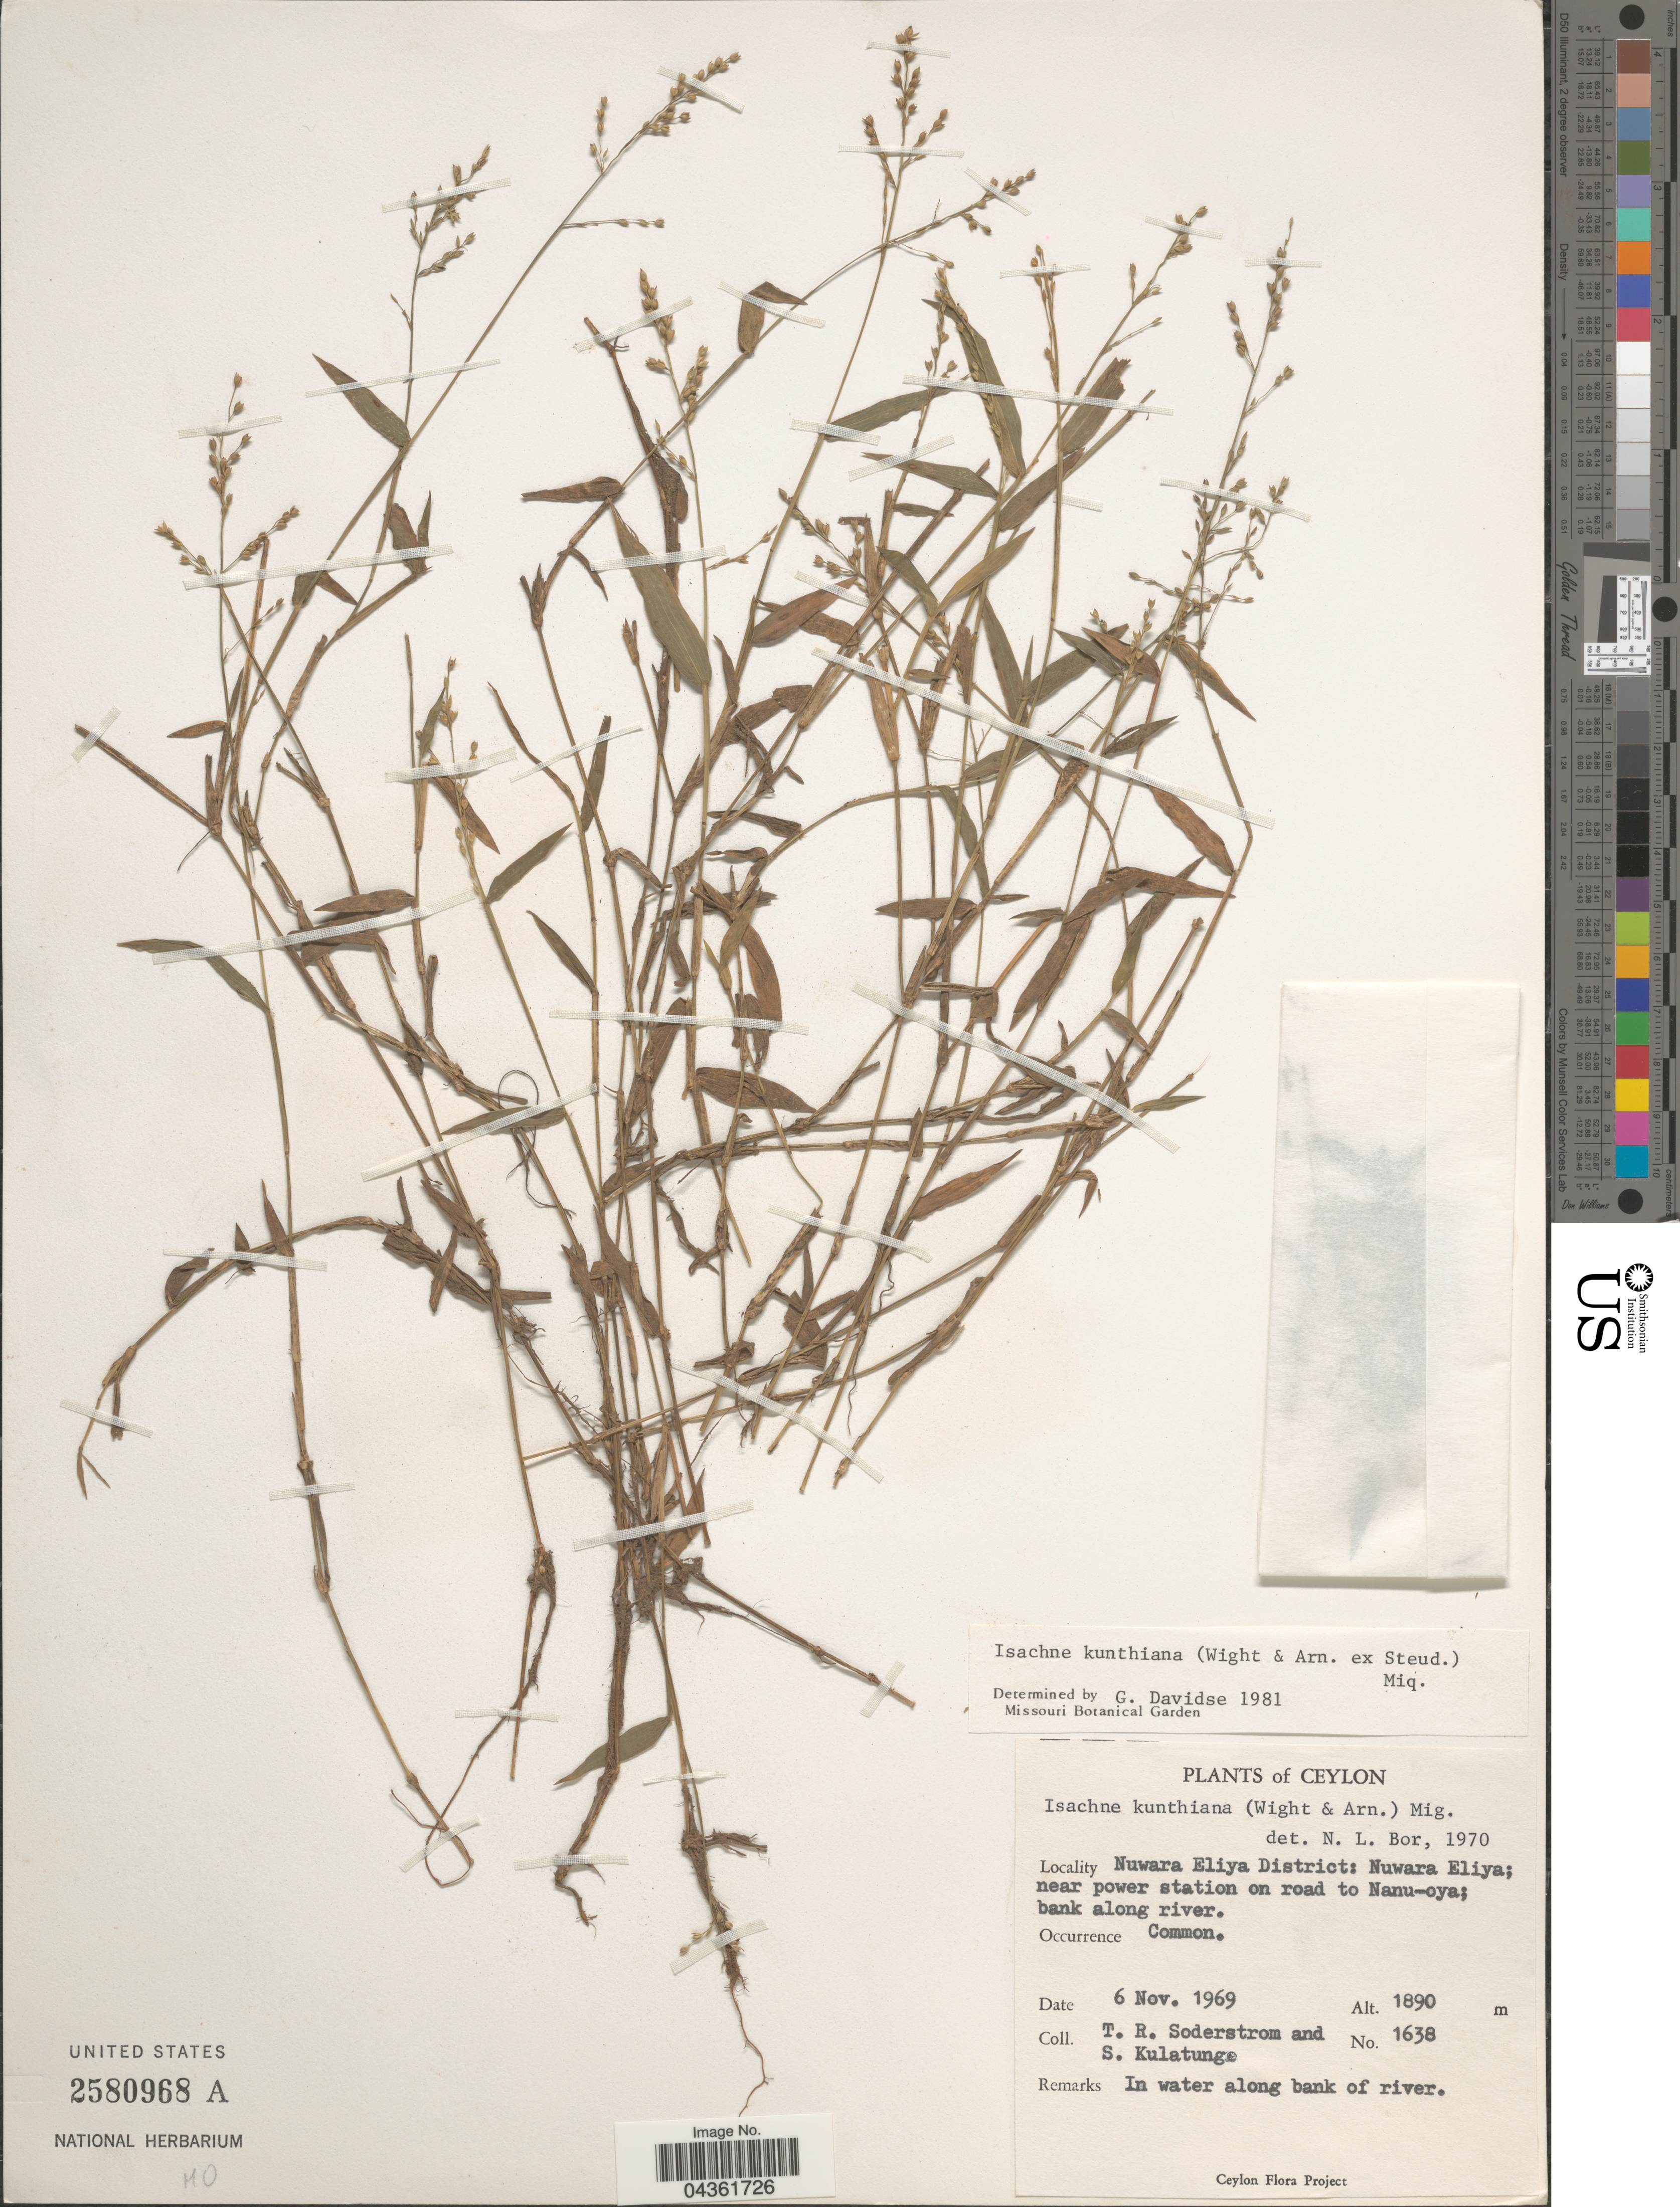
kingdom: Plantae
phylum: Tracheophyta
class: Liliopsida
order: Poales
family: Poaceae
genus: Isachne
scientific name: Isachne kunthiana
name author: (Wight & Arn. ex Steud.) Miq.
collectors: T. R. Soderstrom & S. Kulatunge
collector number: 1638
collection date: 1969-11-06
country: Sri Lanka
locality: Ceylon. Nuwara Eliya District: Nuwara Eliya; near power station on road to Nanu-oya; bank along river.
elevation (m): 1890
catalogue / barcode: US 2580968A